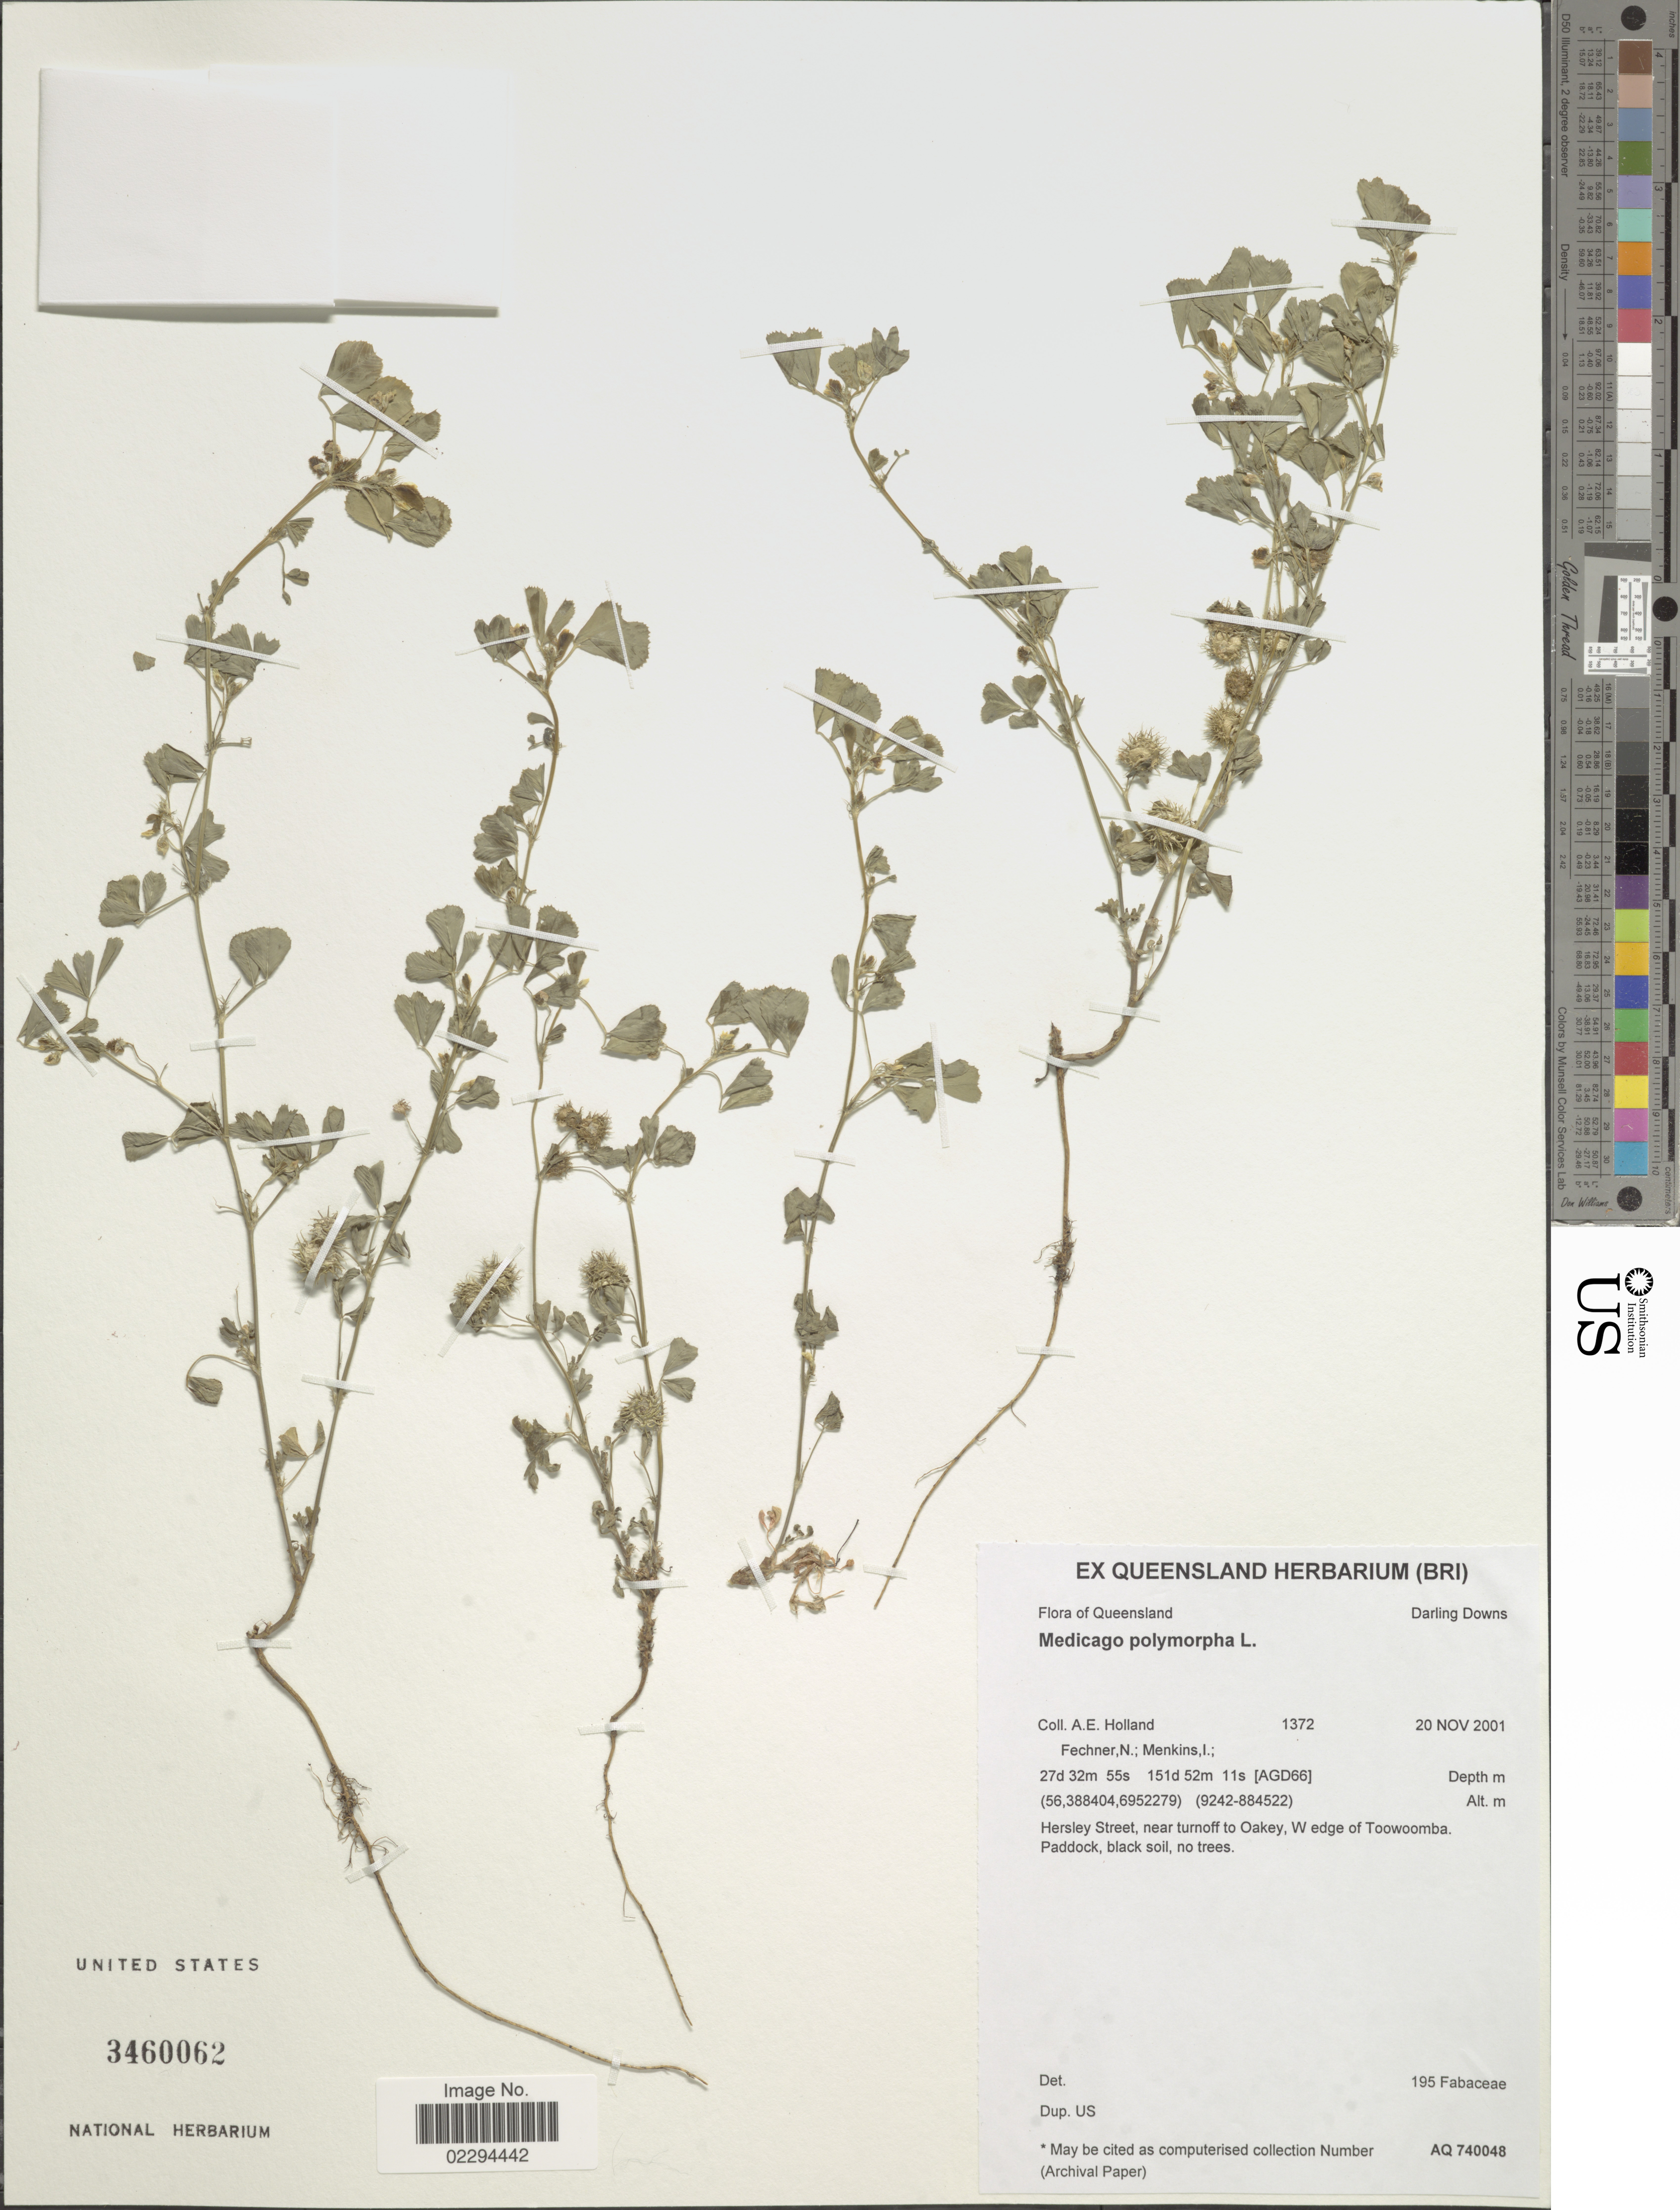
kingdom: Plantae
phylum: Tracheophyta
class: Magnoliopsida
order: Fabales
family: Fabaceae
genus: Medicago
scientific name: Medicago polymorpha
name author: L.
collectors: A. Holland, N. Fechner & I. Menkins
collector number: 1372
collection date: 2001-11-20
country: Australia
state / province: Queensland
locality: Darling Downs. Herlsey Street, near turnoff at Oakey, W edge of Toowoomba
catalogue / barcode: US 3460062